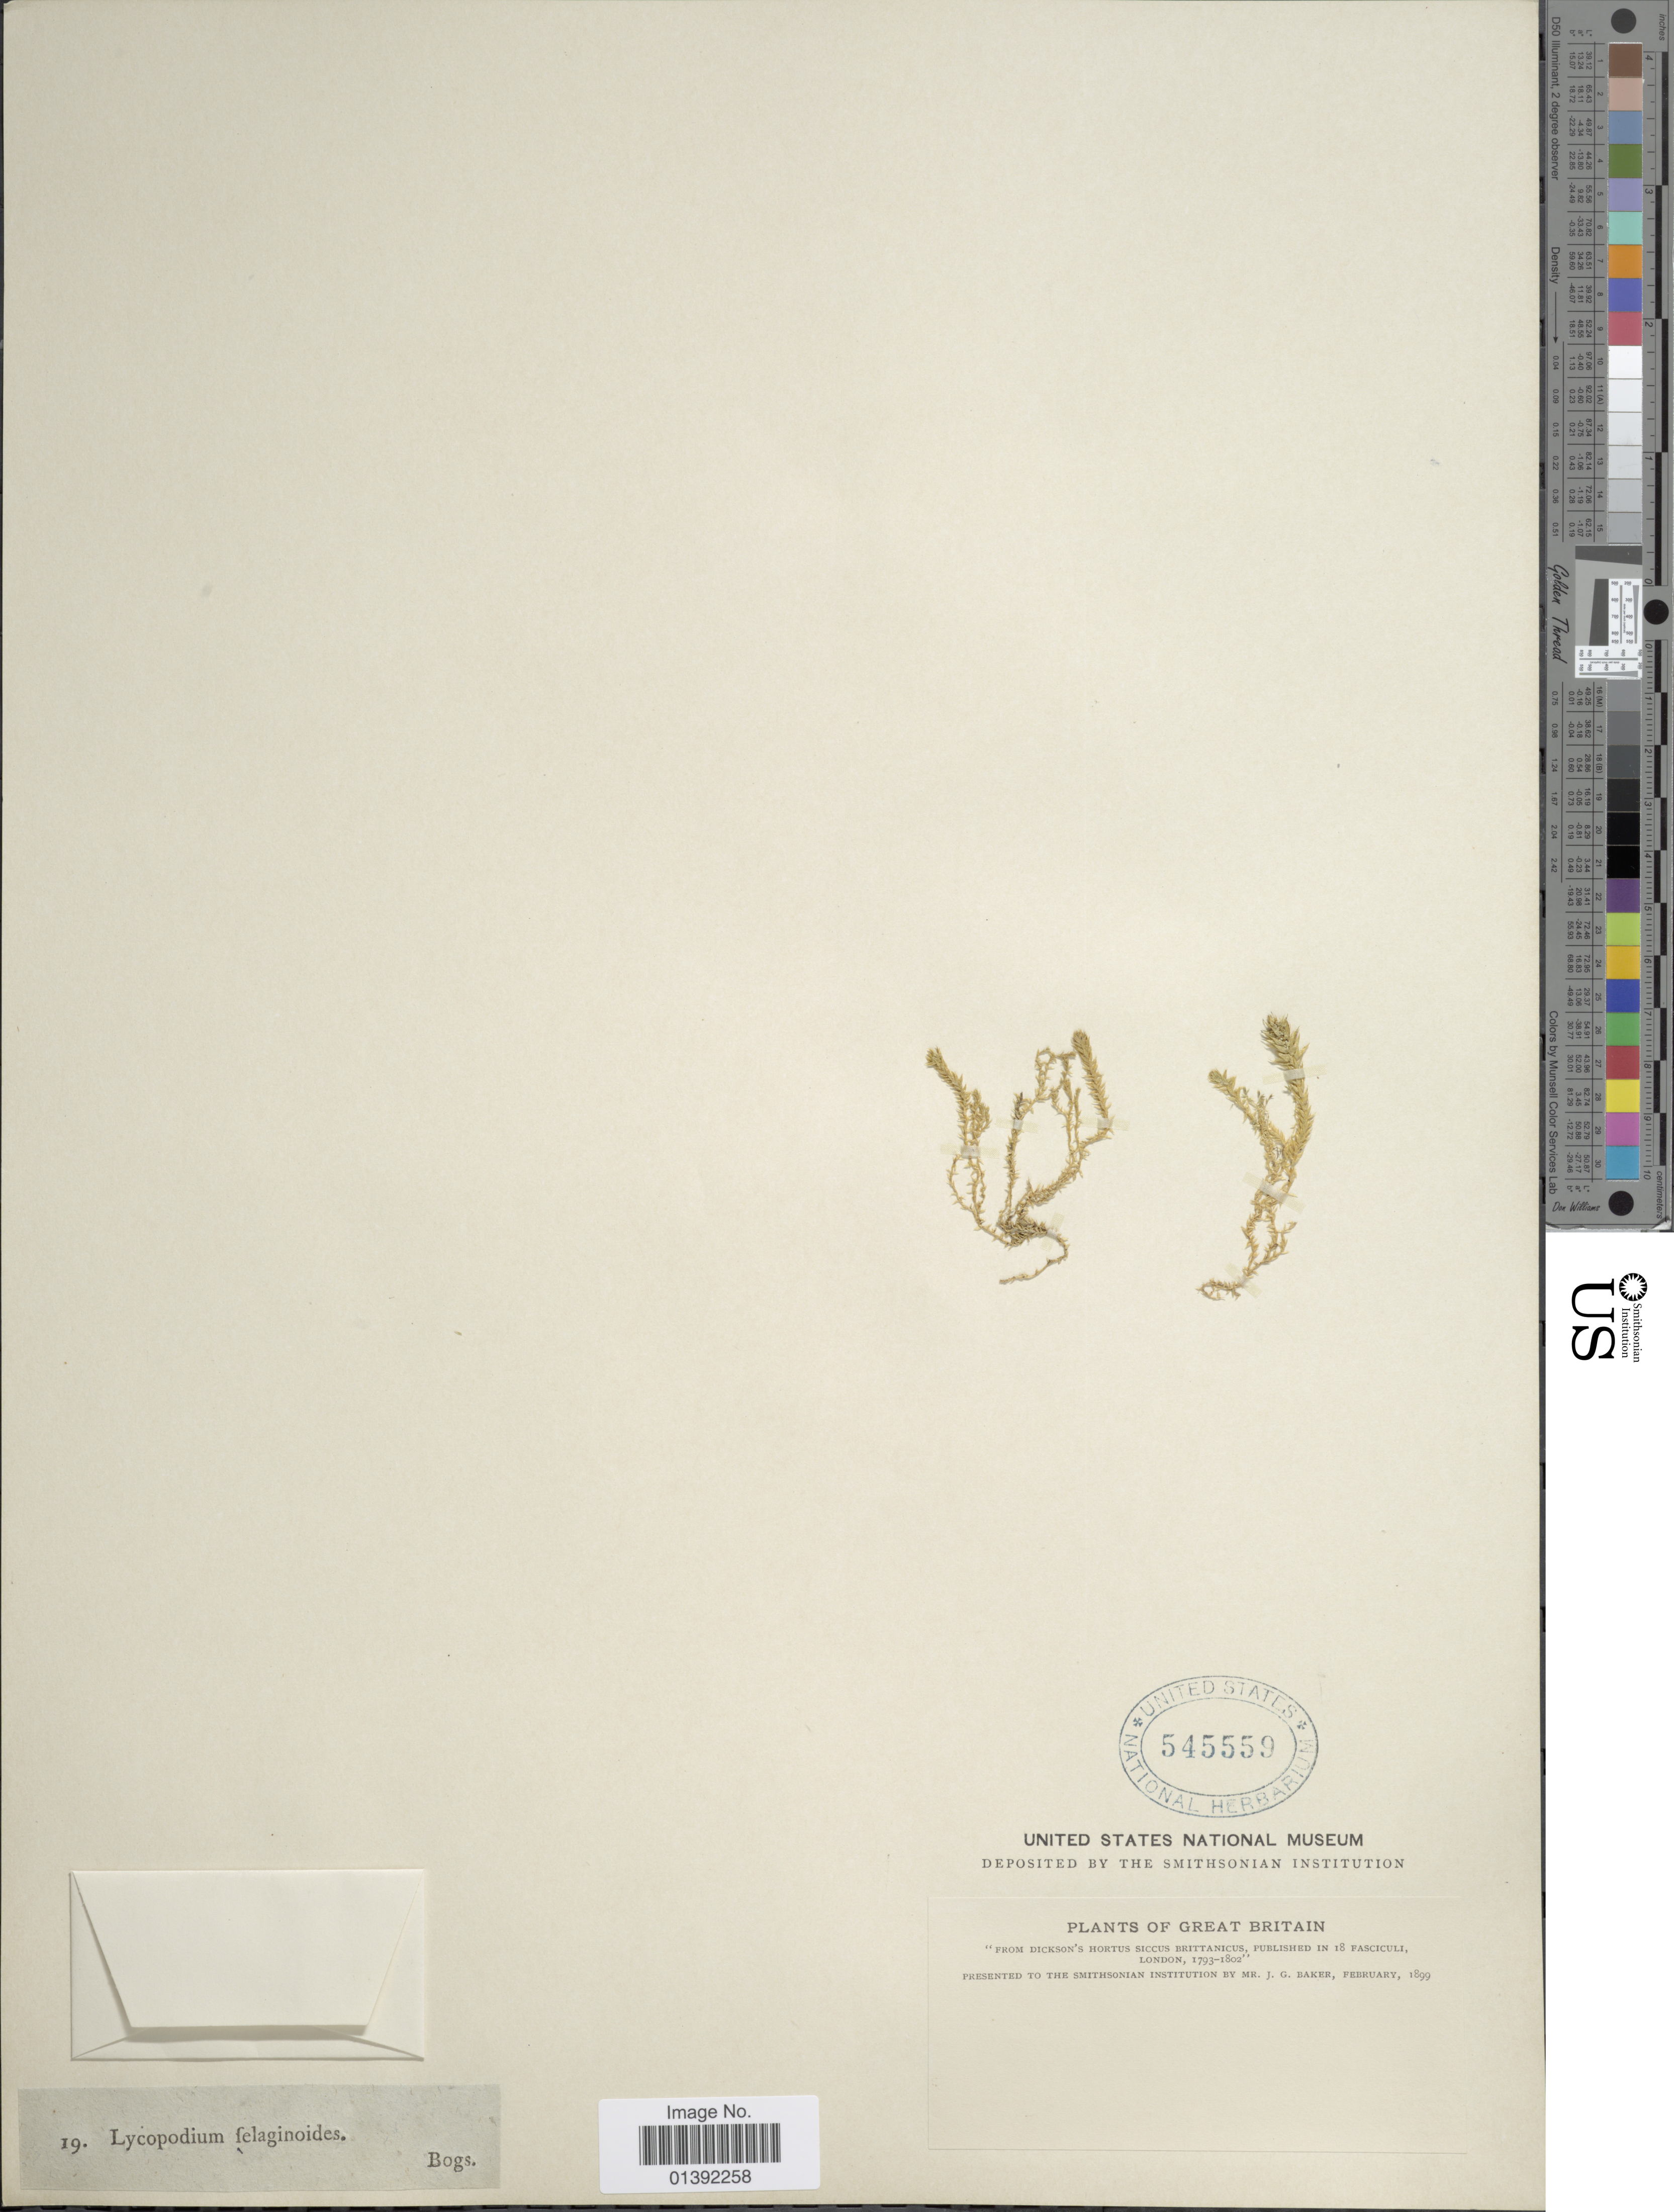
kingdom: Plantae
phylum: Tracheophyta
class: Lycopodiopsida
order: Selaginellales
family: Selaginellaceae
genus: Selaginella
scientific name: Selaginella selaginoides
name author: (L.) Link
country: United Kingdom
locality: Great Britain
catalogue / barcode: US 545559